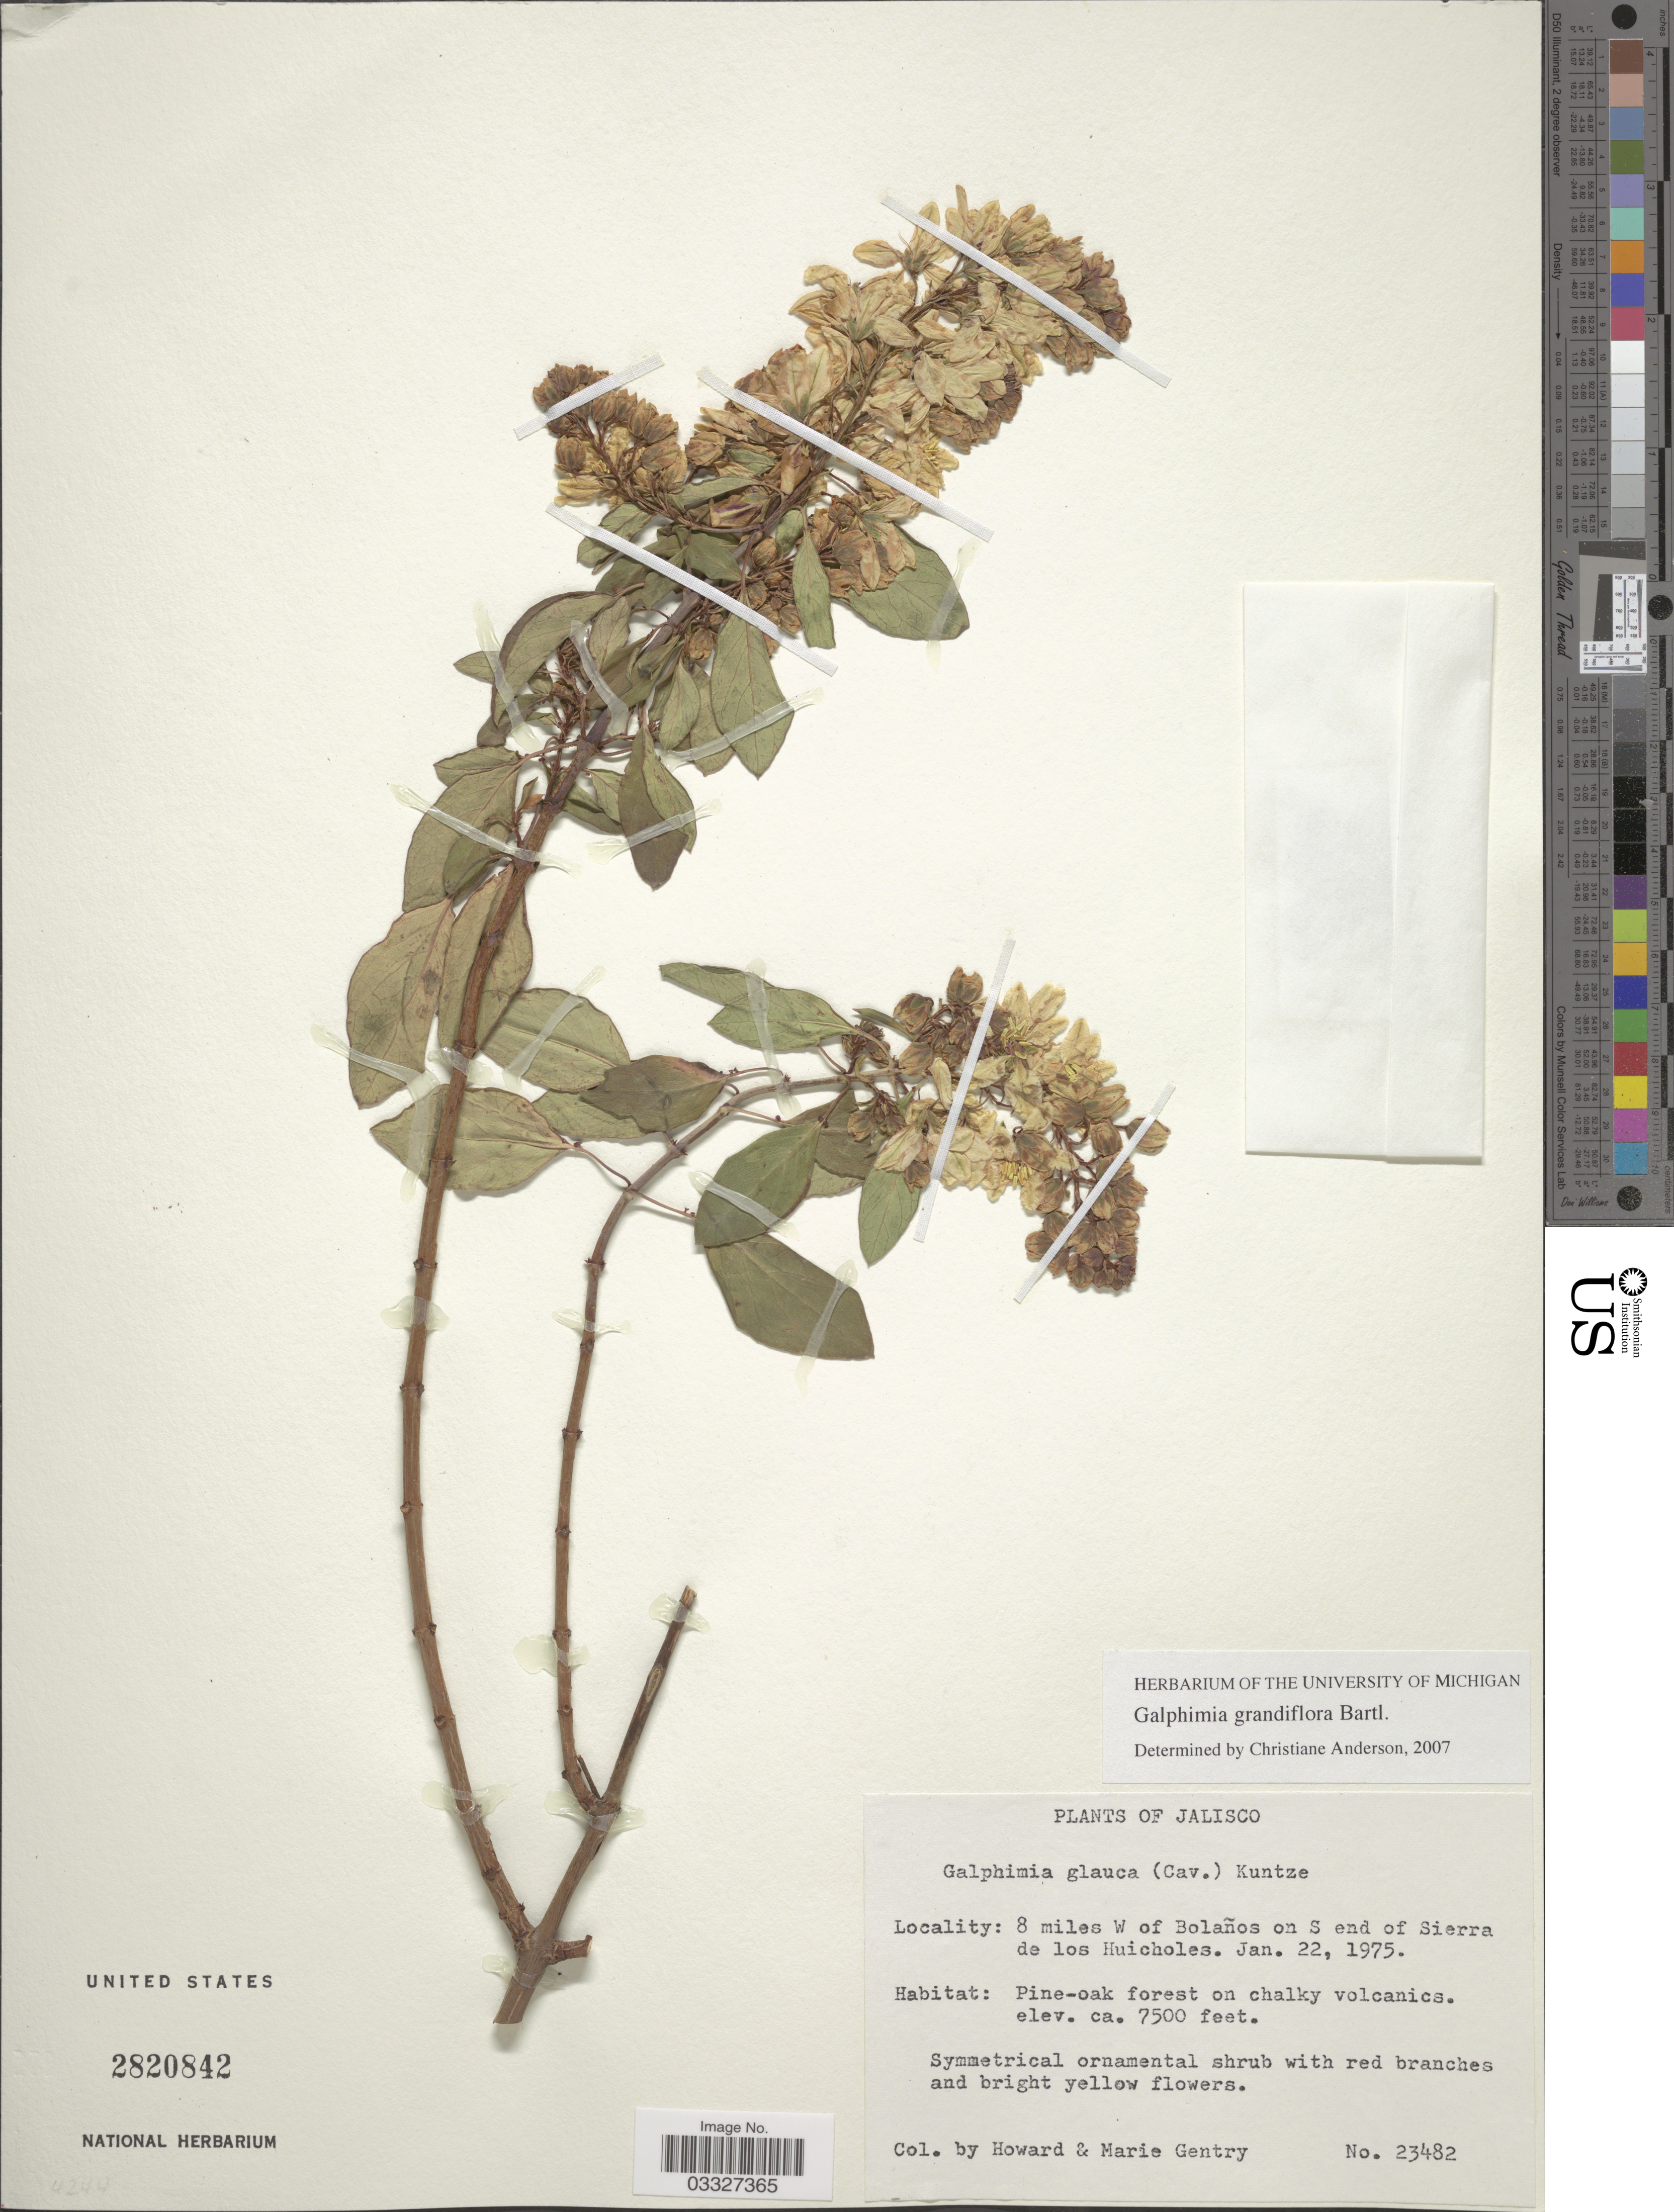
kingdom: Plantae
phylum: Tracheophyta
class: Magnoliopsida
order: Malpighiales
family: Malpighiaceae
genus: Galphimia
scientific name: Galphimia grandiflora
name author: Bartl.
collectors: H. S. Gentry & M. Gentry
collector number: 23482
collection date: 1975-01-22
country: Mexico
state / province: Jalisco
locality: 8 miles W of Bolaños on S end of Sierra de los Huicholes.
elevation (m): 2286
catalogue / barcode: US 2820842